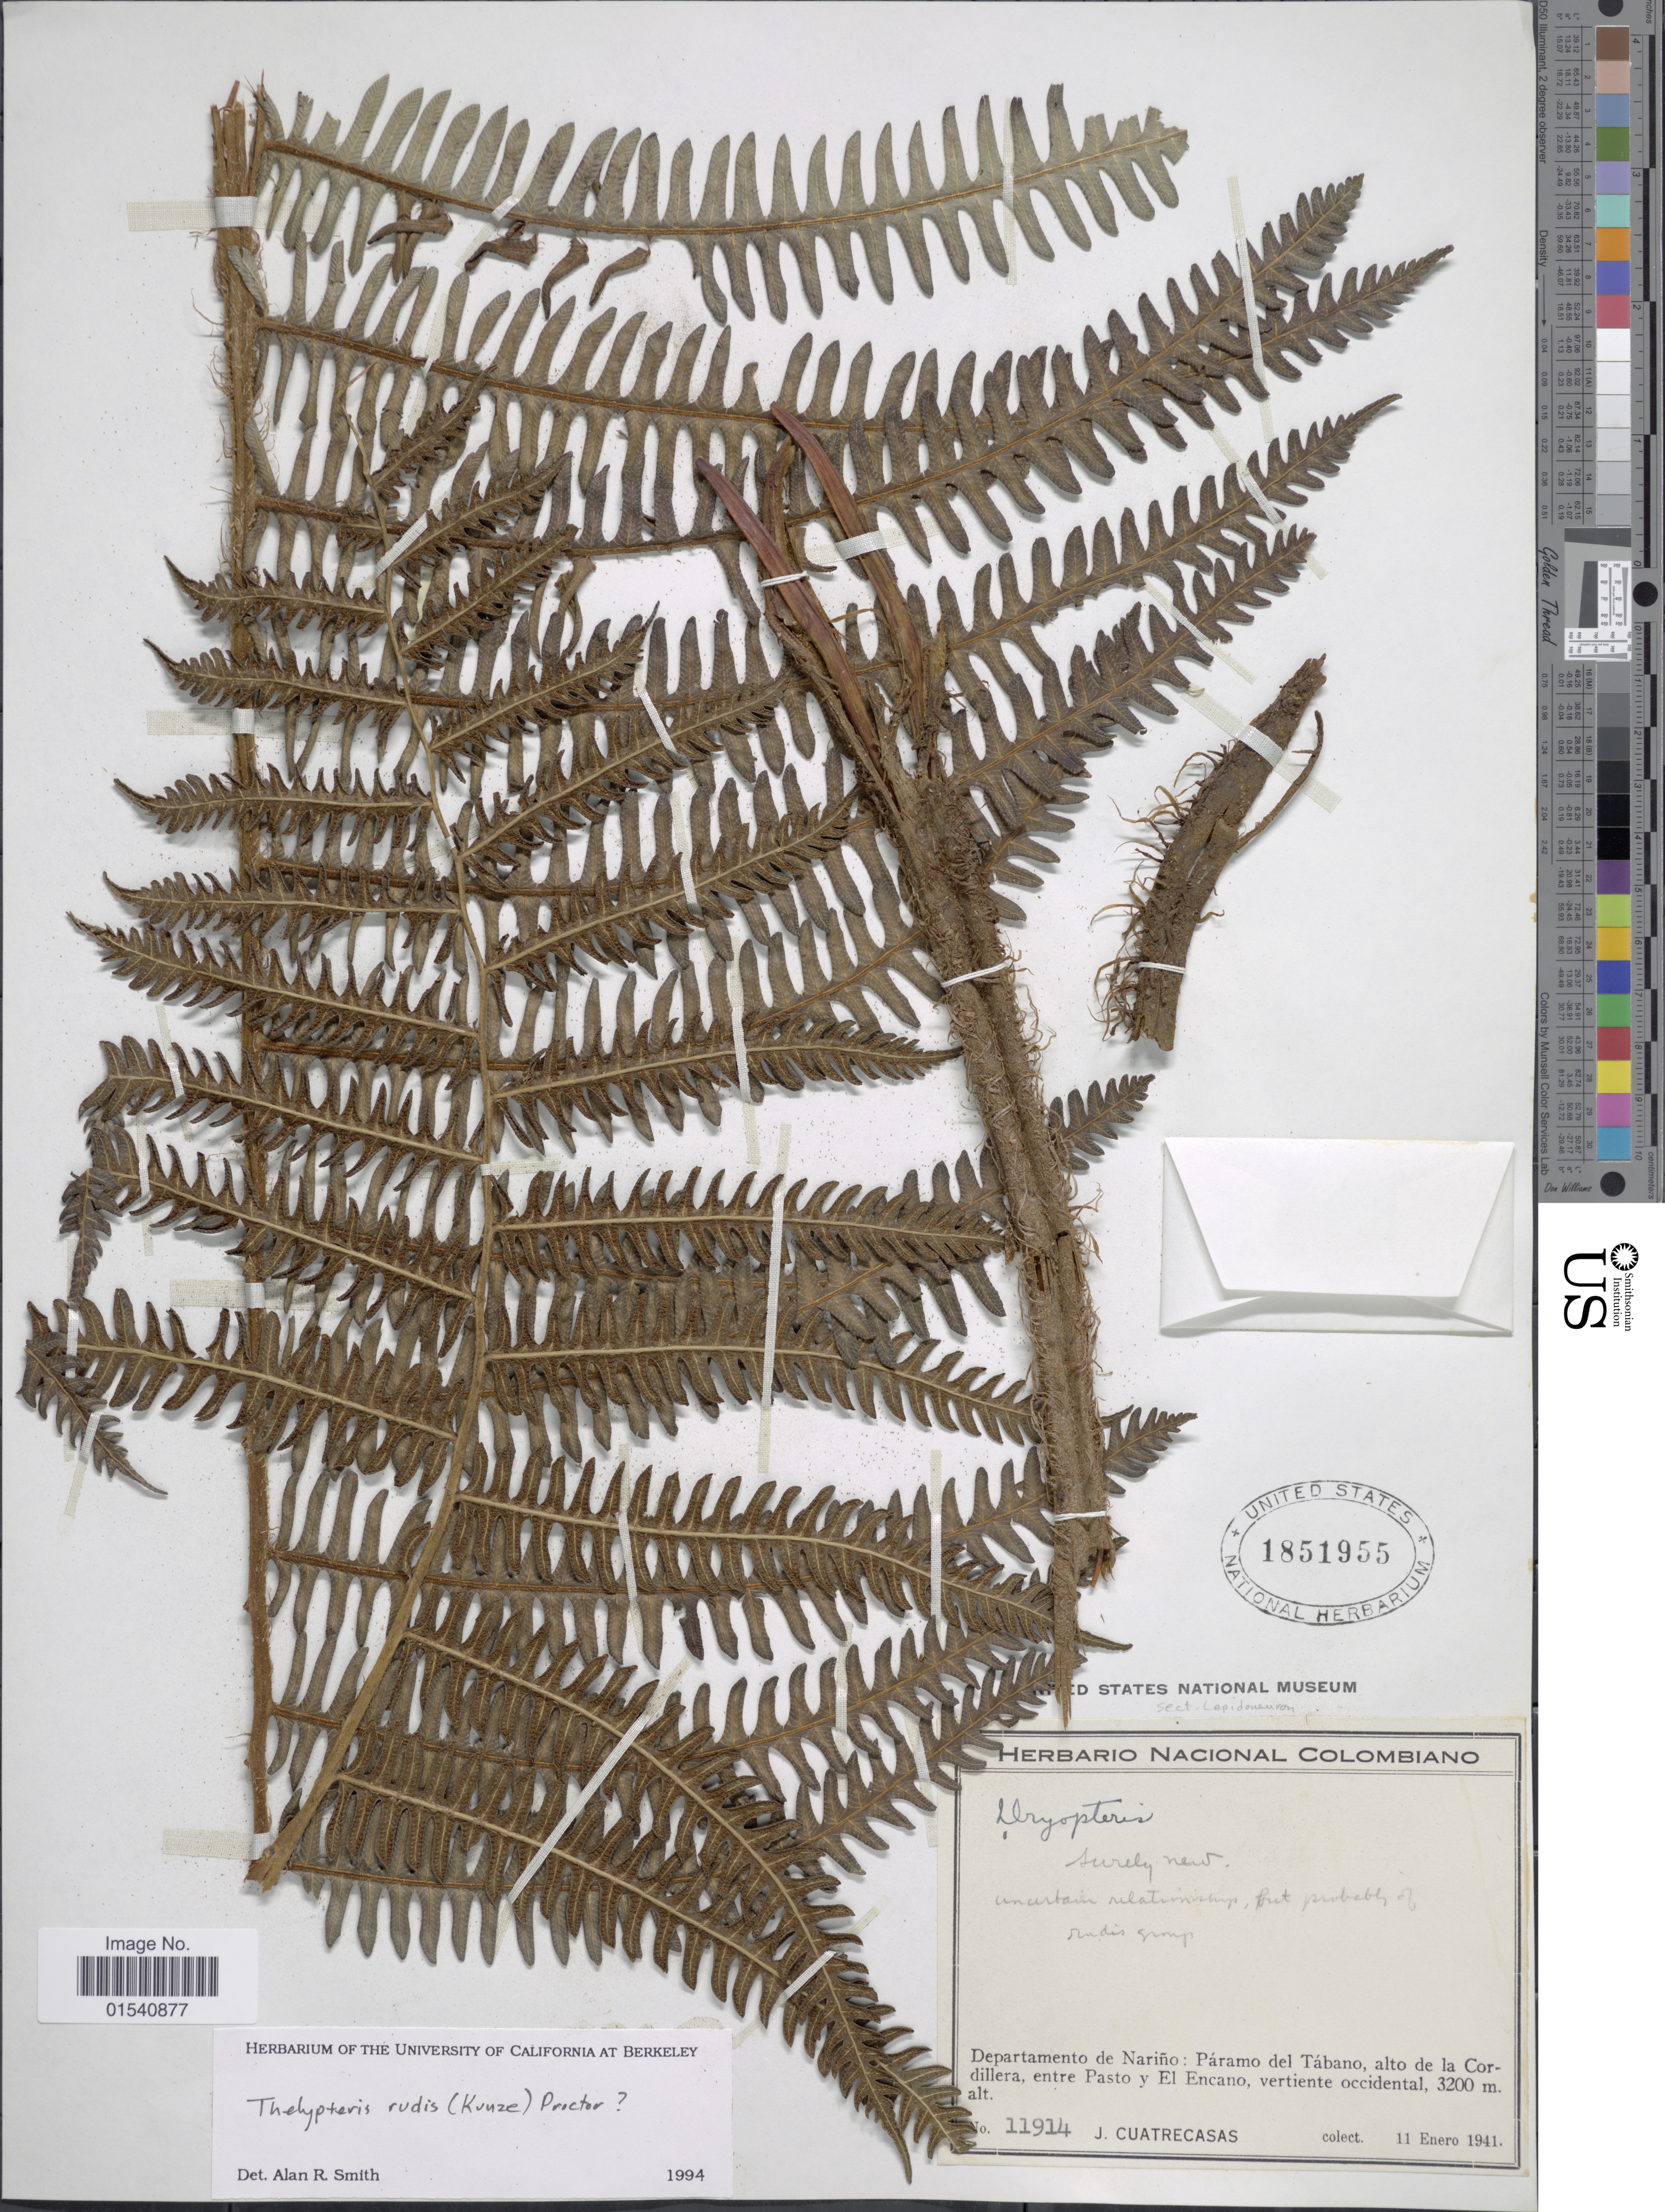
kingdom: Plantae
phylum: Tracheophyta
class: Polypodiopsida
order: Polypodiales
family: Thelypteridaceae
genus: Amauropelta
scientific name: Amauropelta rudis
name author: (Kunze) Pic. Serm.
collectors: J. Cuatrecasas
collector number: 11914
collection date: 1941-01-11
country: Colombia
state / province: Nariño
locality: Departamento de Nariño: Páramo del Tábano, alto de la Cordillera, entre Pasto y El Encano, vertiente occidental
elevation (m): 3200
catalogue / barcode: US 1851955